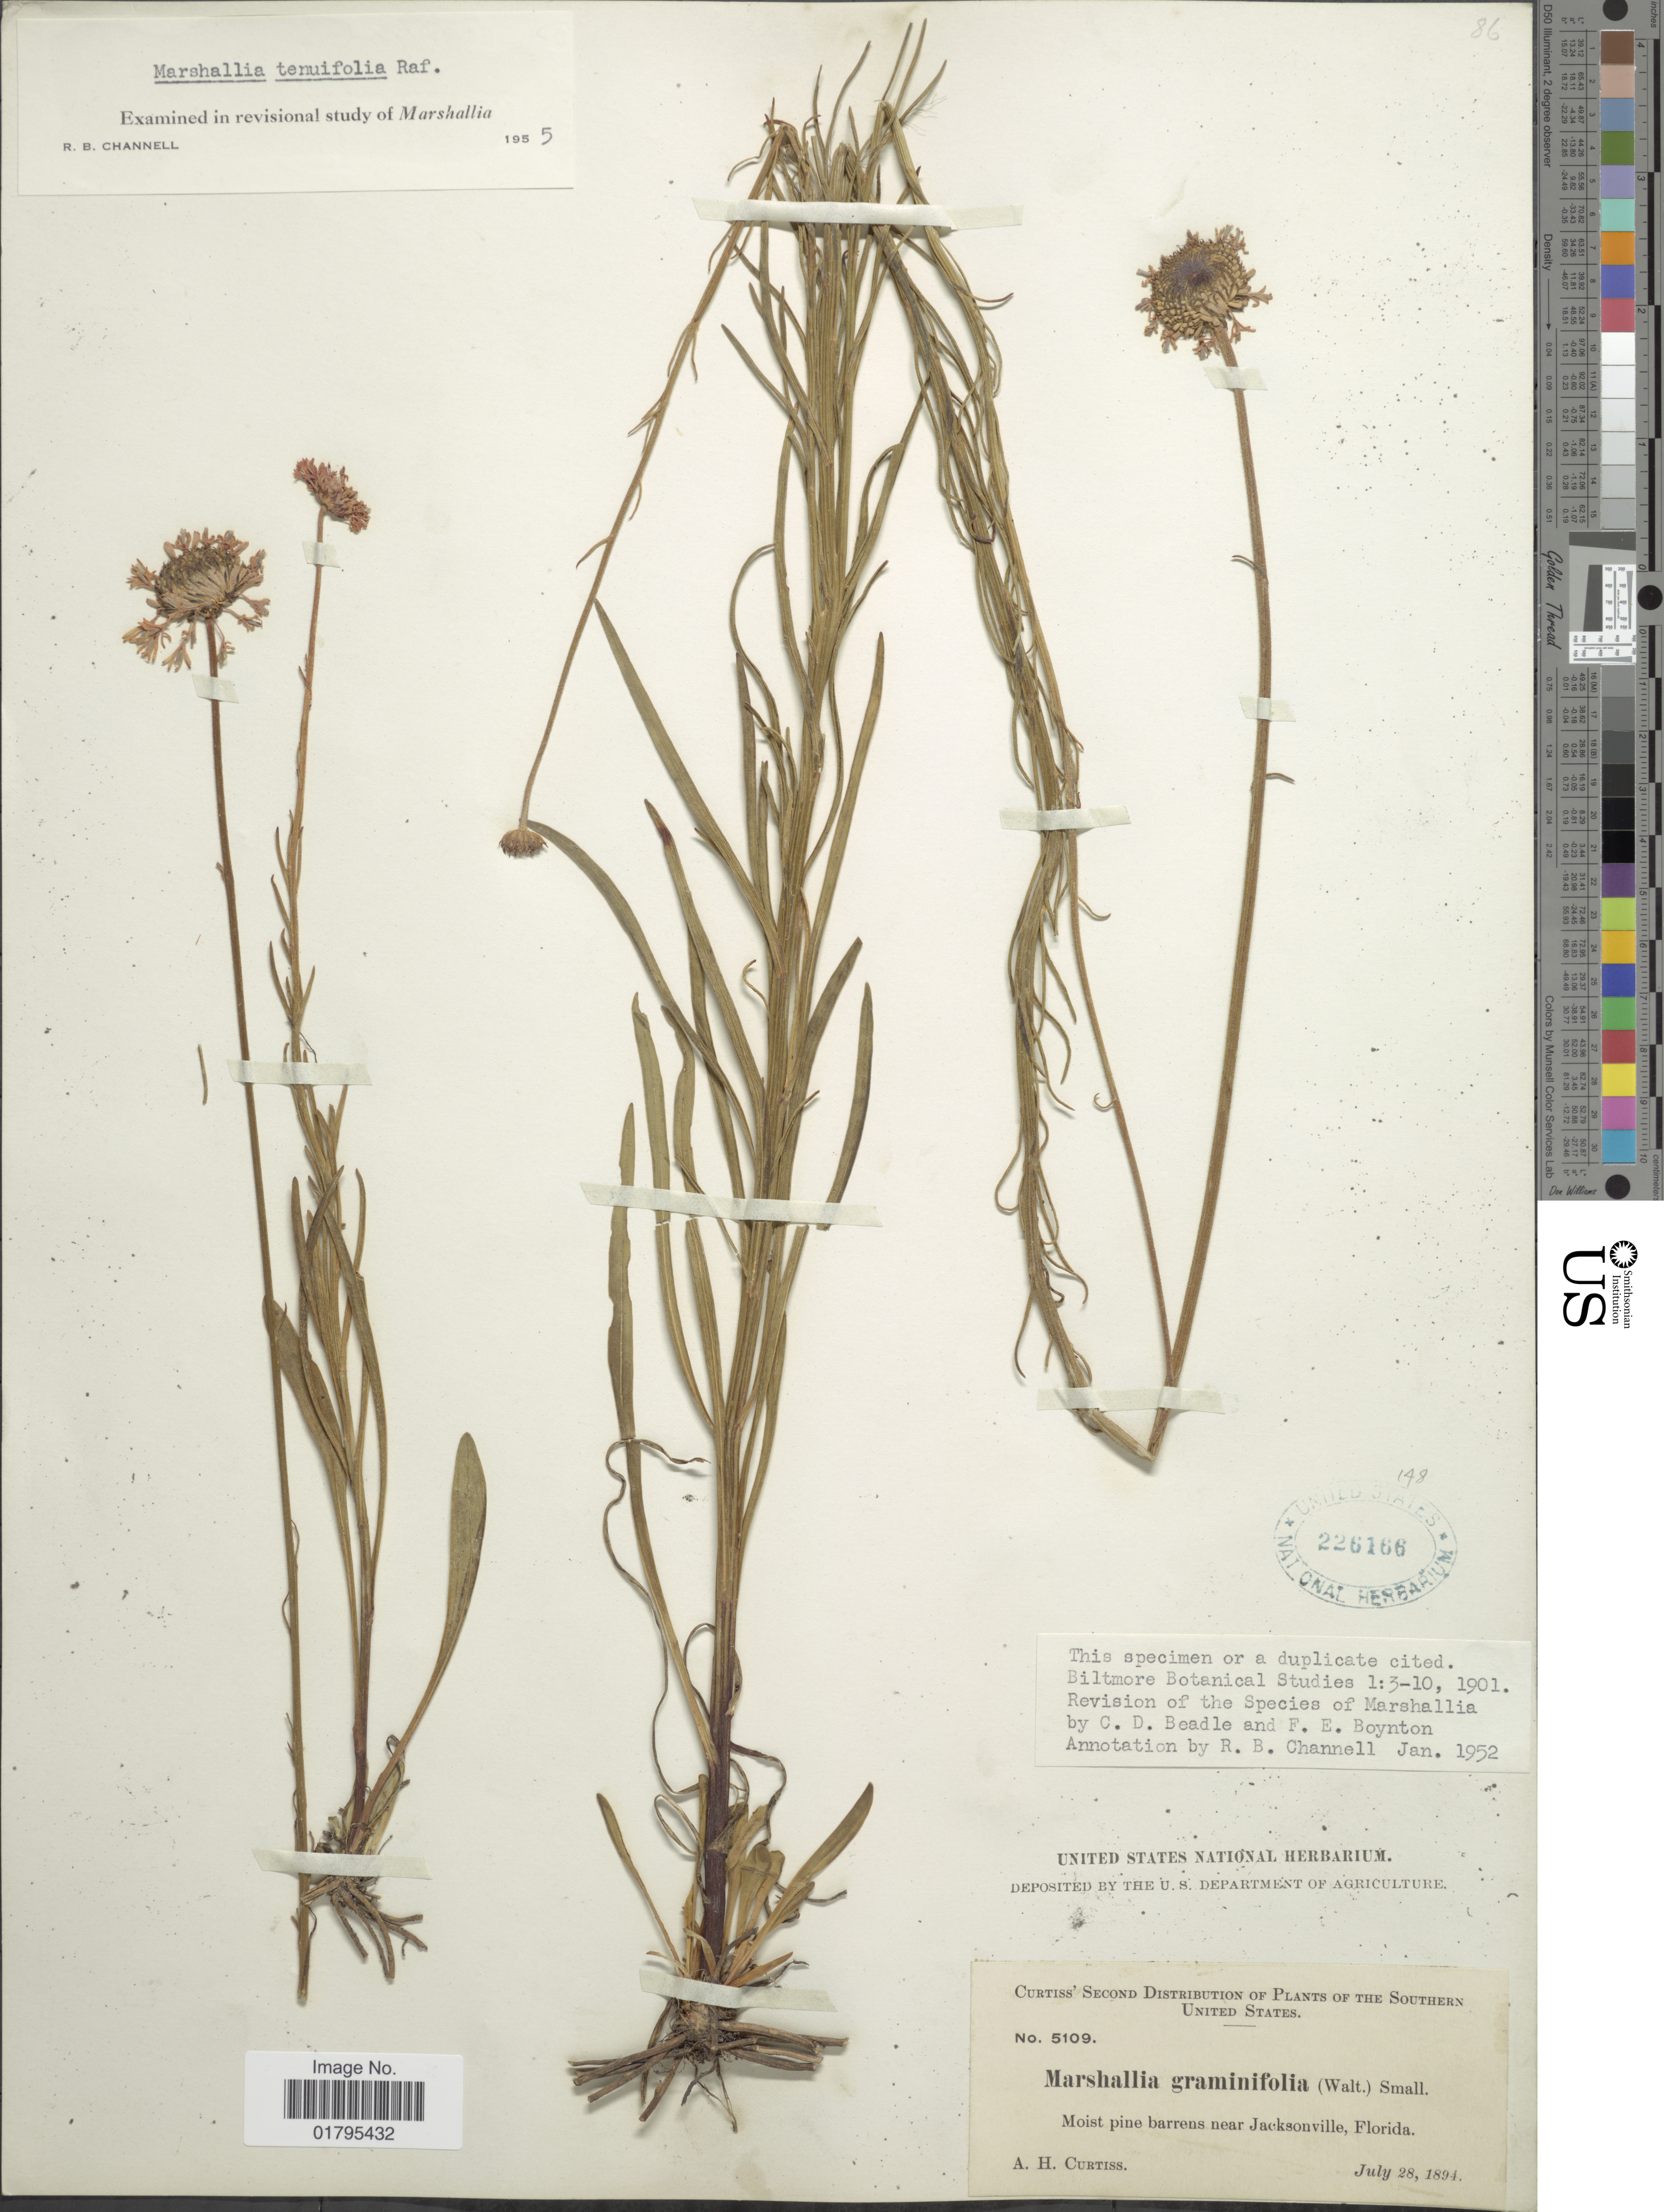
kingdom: Plantae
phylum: Tracheophyta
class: Magnoliopsida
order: Asterales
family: Asteraceae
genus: Marshallia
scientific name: Marshallia tenuifolia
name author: Raf.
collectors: A. H. Curtiss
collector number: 5109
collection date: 1894-07-28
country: United States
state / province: Florida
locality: Moist pine barrens near Jacksonville, Florida.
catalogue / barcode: US 226166